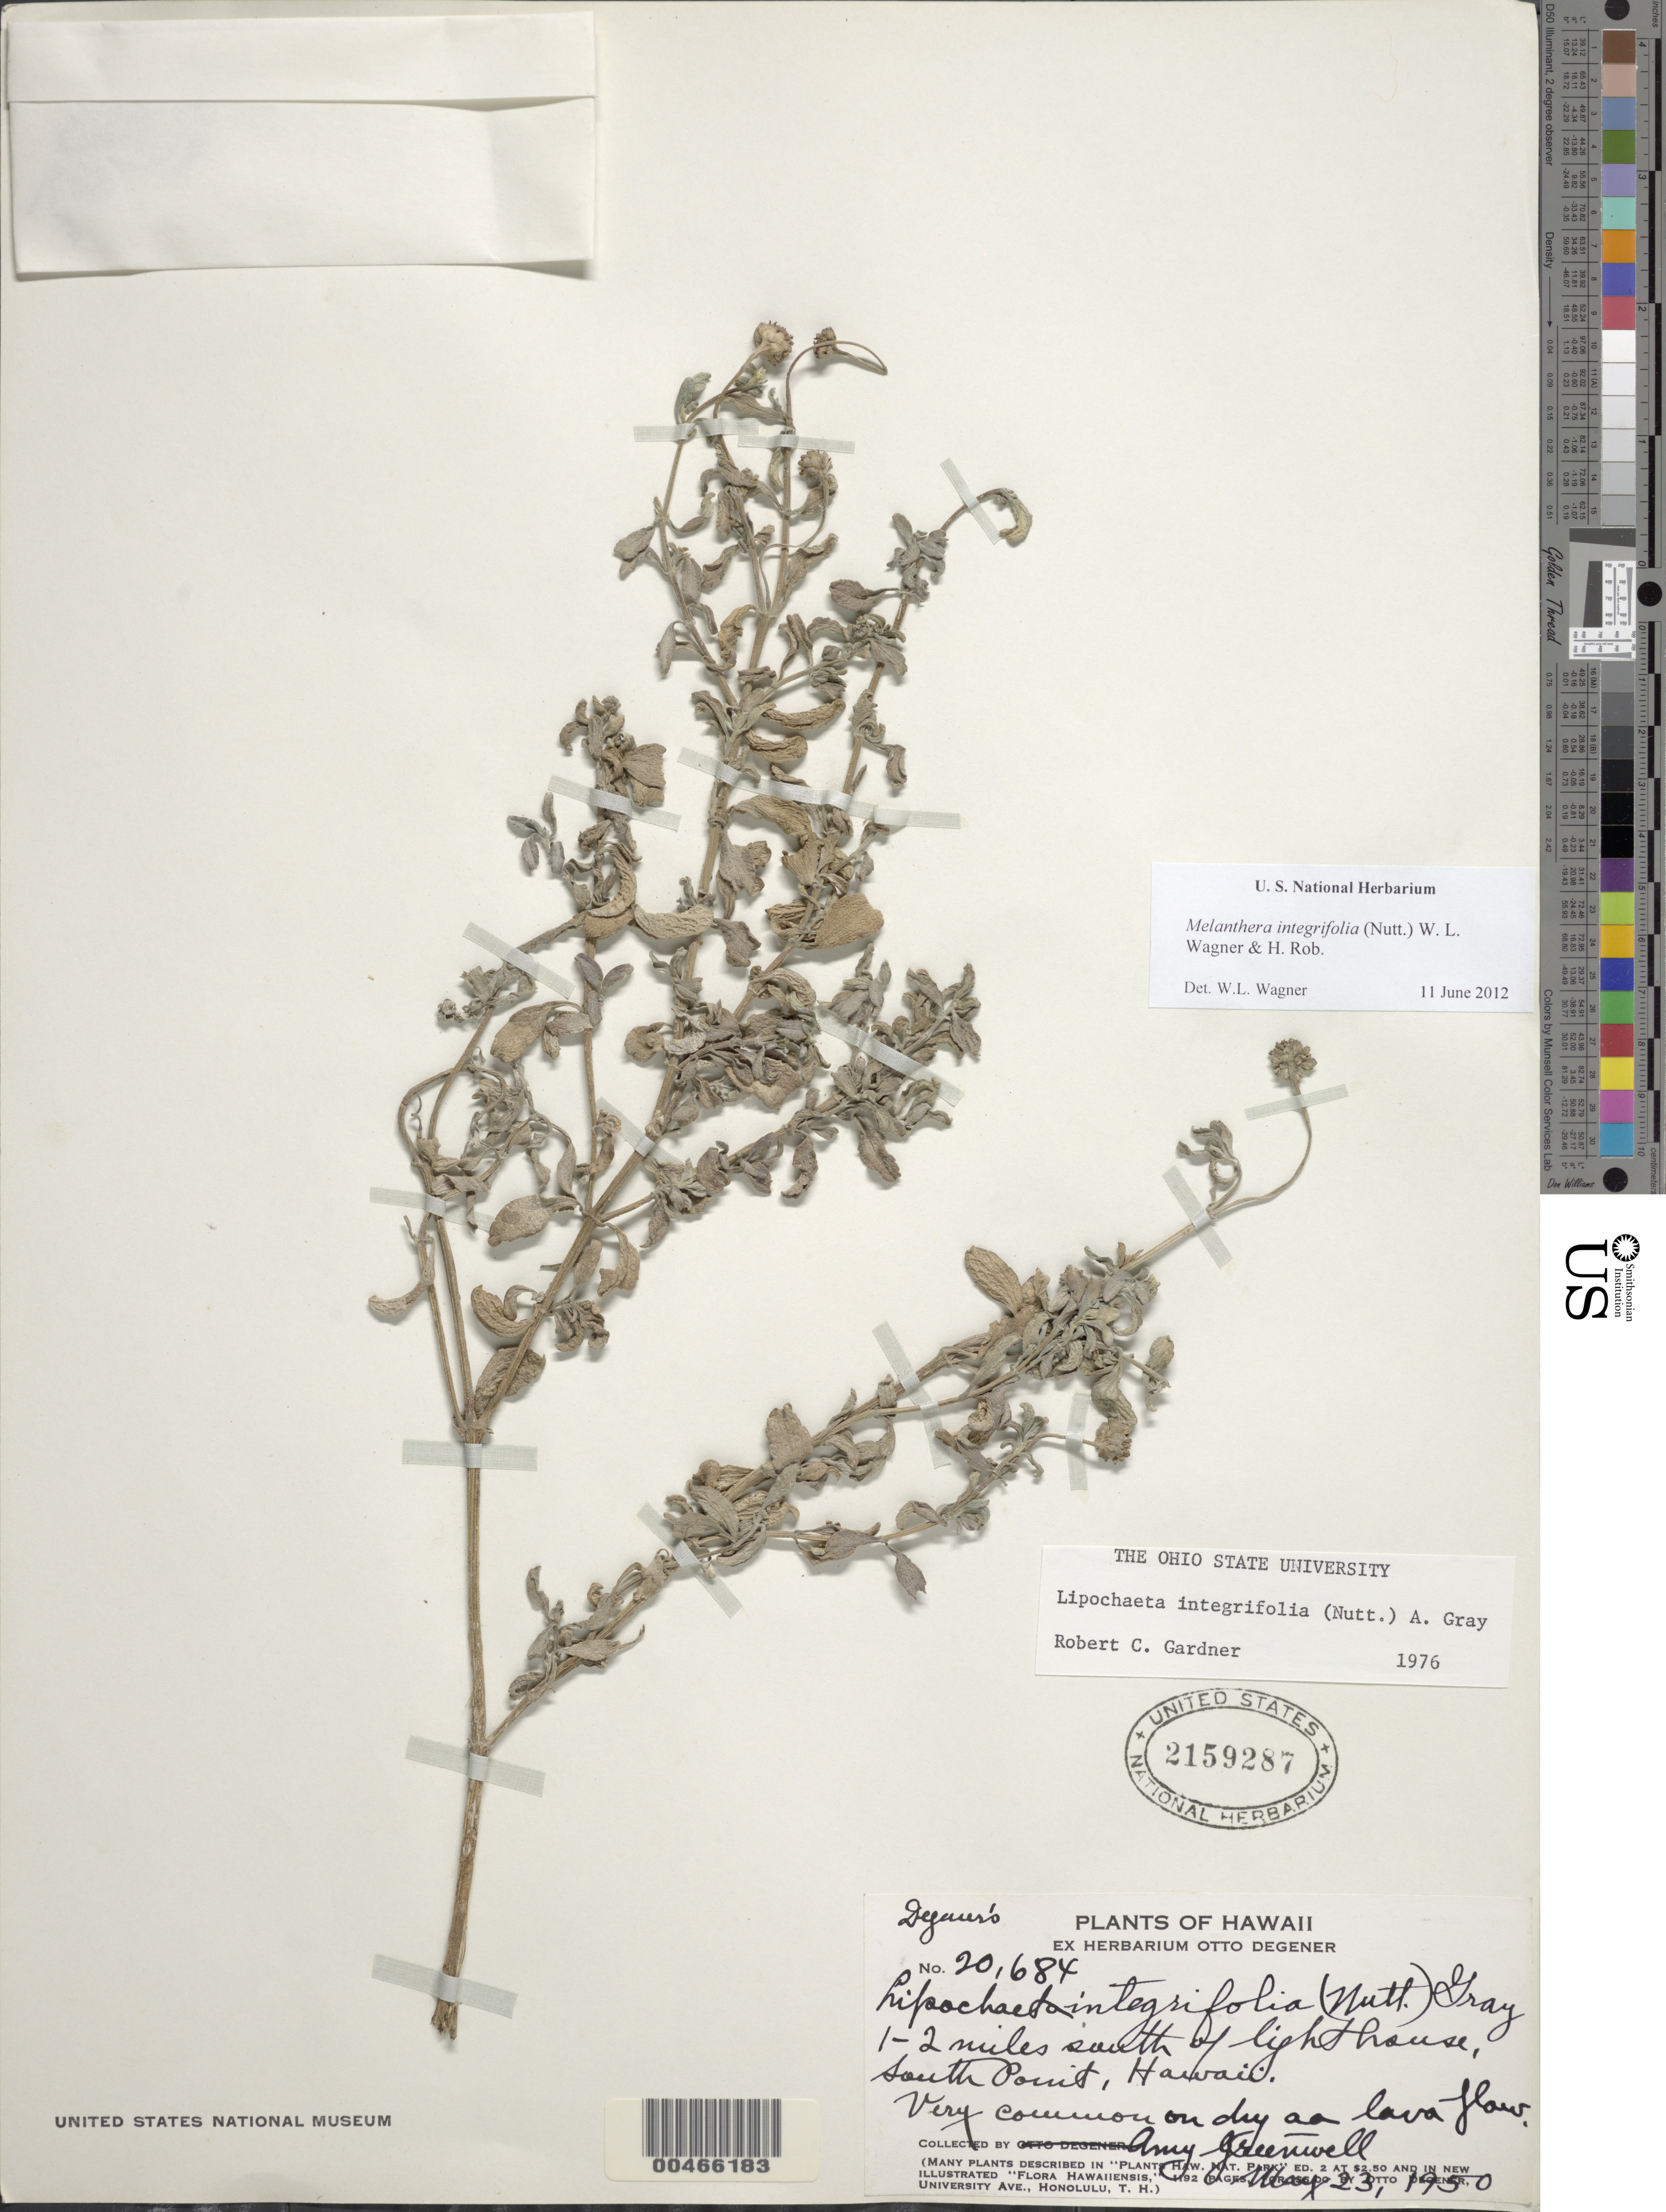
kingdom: Plantae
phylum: Tracheophyta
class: Magnoliopsida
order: Asterales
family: Asteraceae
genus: Wollastonia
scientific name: Wollastonia integrifolia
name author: (Nutt.) Orchard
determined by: Wagner, W. L., (BOT), Smithsonian Institution - National Museum of Natural History (UNITED STATES)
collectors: A. B. Greenwell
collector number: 20684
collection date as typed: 23 May 1950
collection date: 1950-05-23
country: United States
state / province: Hawaii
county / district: Hawaii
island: Hawaii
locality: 1 - 2 miles south of lighthouse, South Point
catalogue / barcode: US 2159287